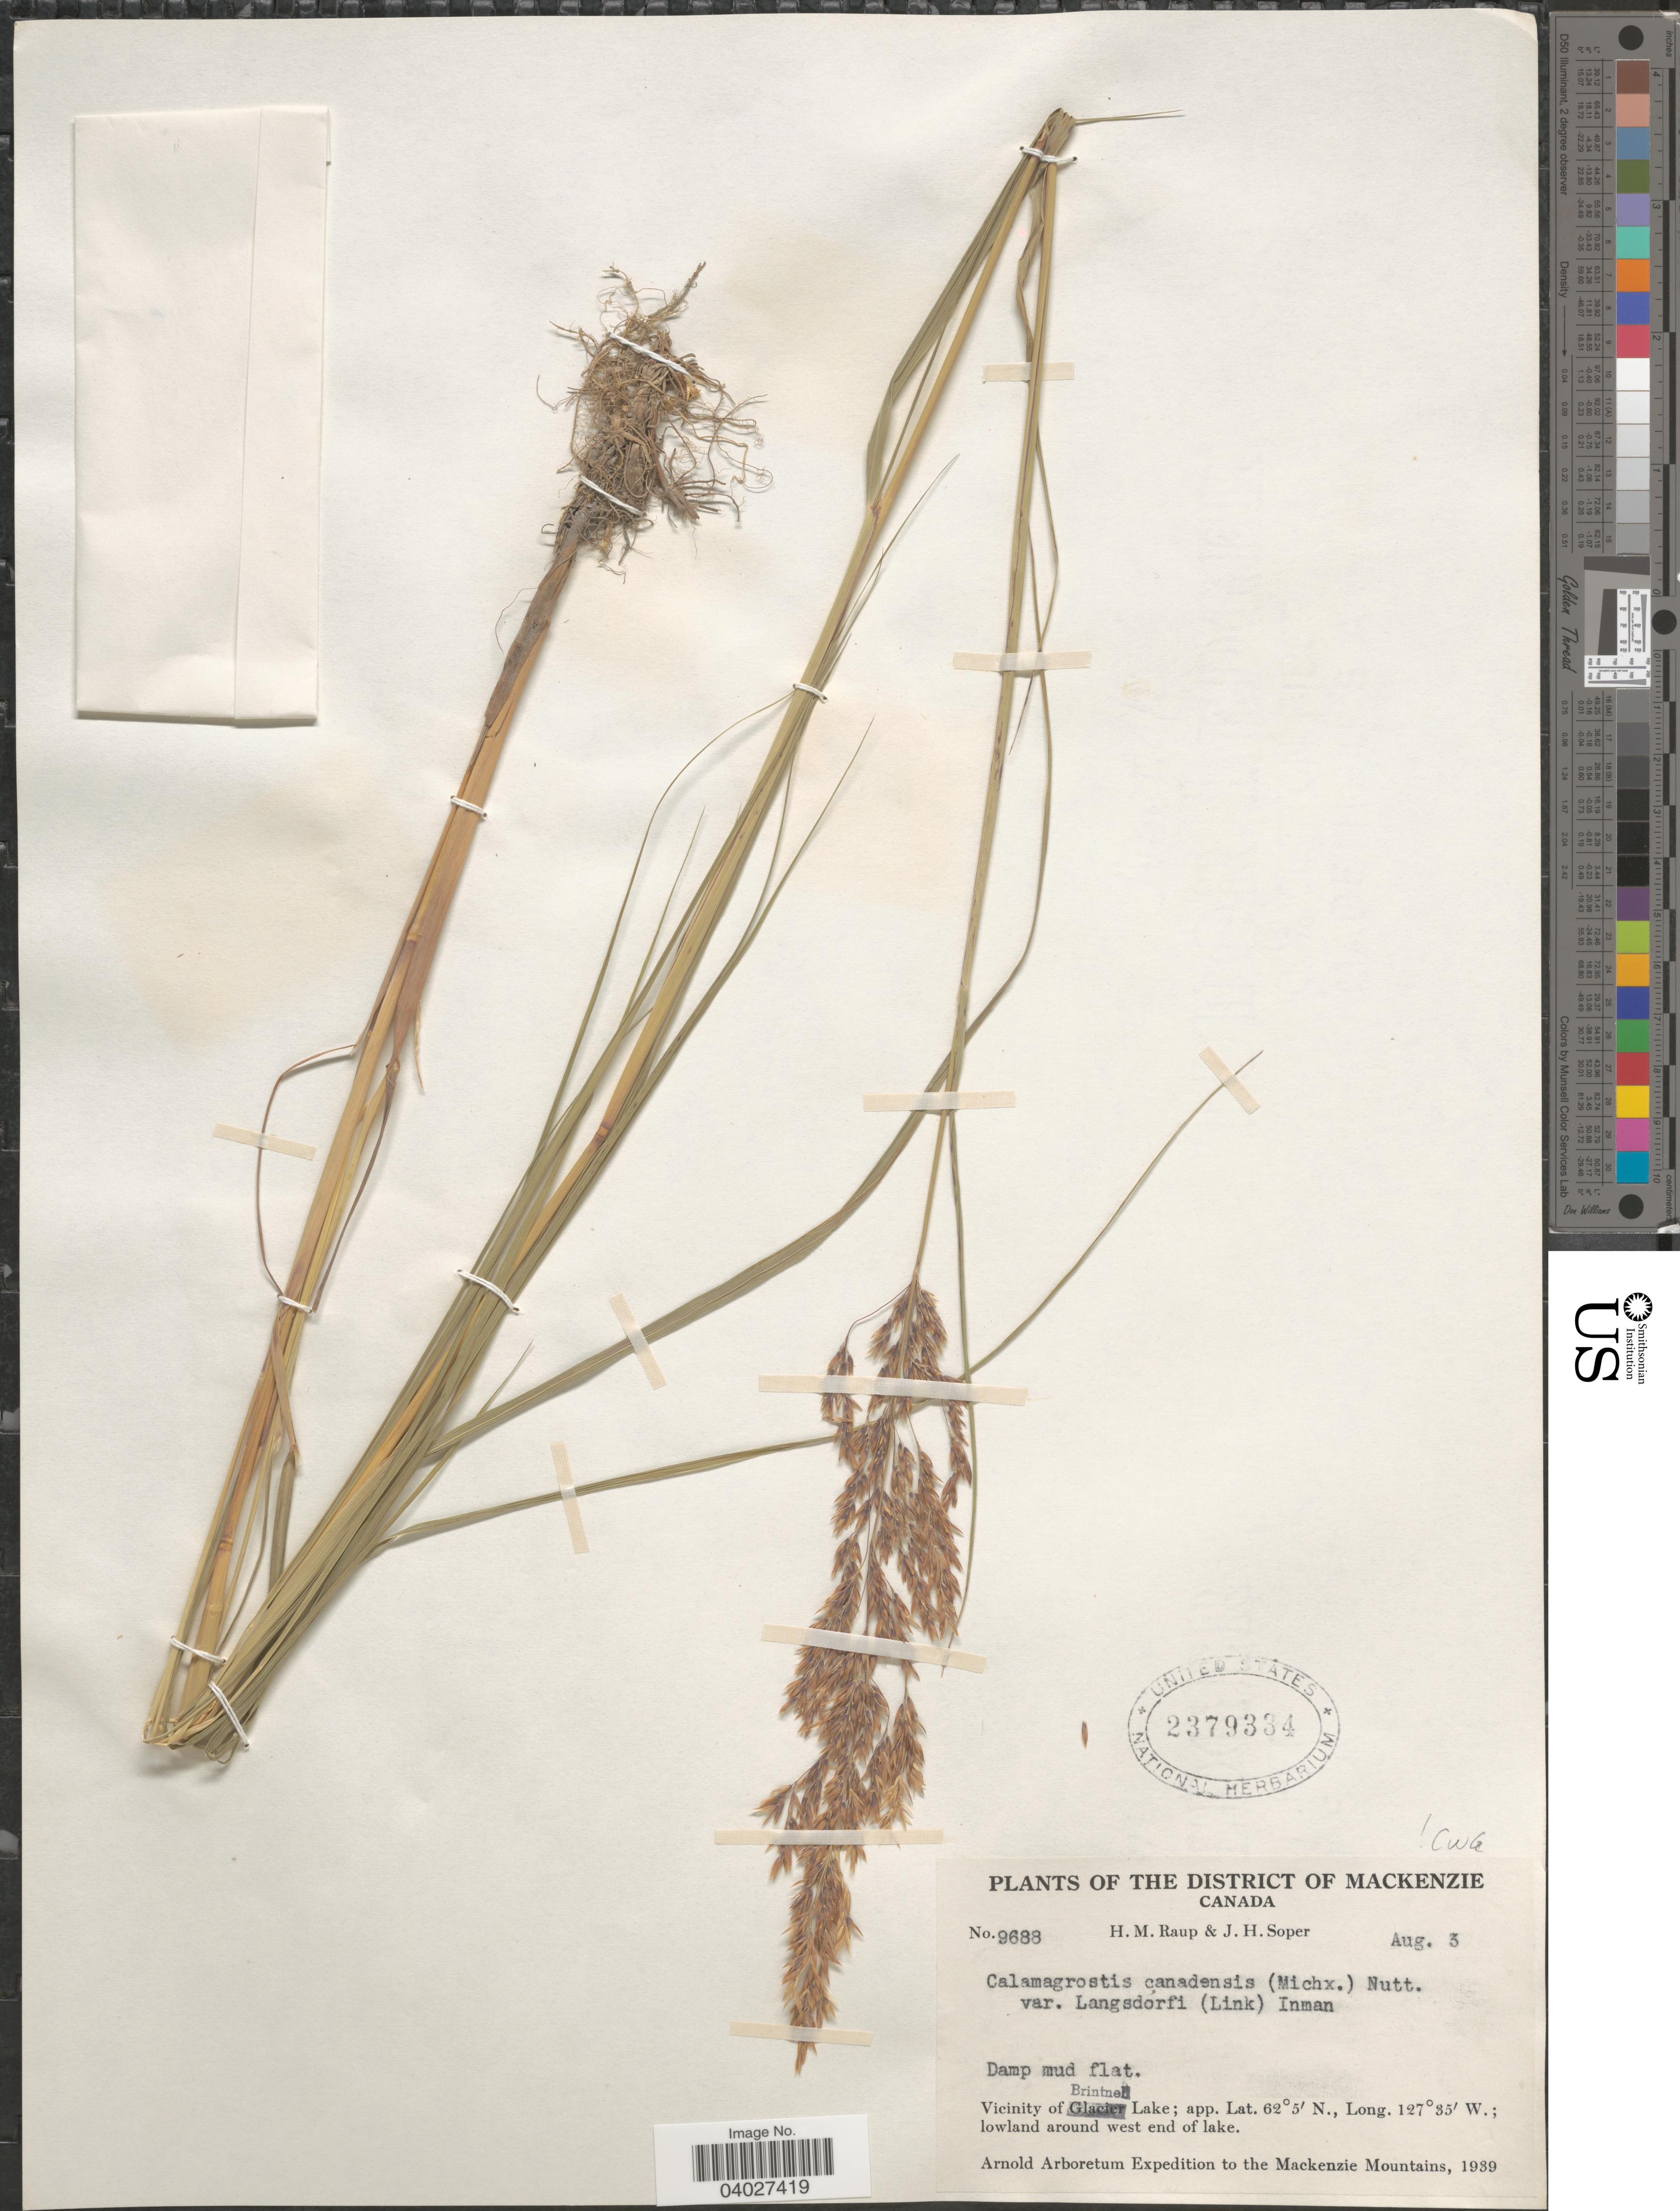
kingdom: Plantae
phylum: Tracheophyta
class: Liliopsida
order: Poales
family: Poaceae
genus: Calamagrostis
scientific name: Calamagrostis canadensis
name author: (Michx.) P. Beauv.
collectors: H. Raup & J. H. Soper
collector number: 9688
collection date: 1939-08-03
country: Canada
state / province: Alberta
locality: The District of Mackenzie. Vicinity of Brintnell Lake; lowland around west end of lake. The Mackenzie Mountains.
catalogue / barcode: US 2379334